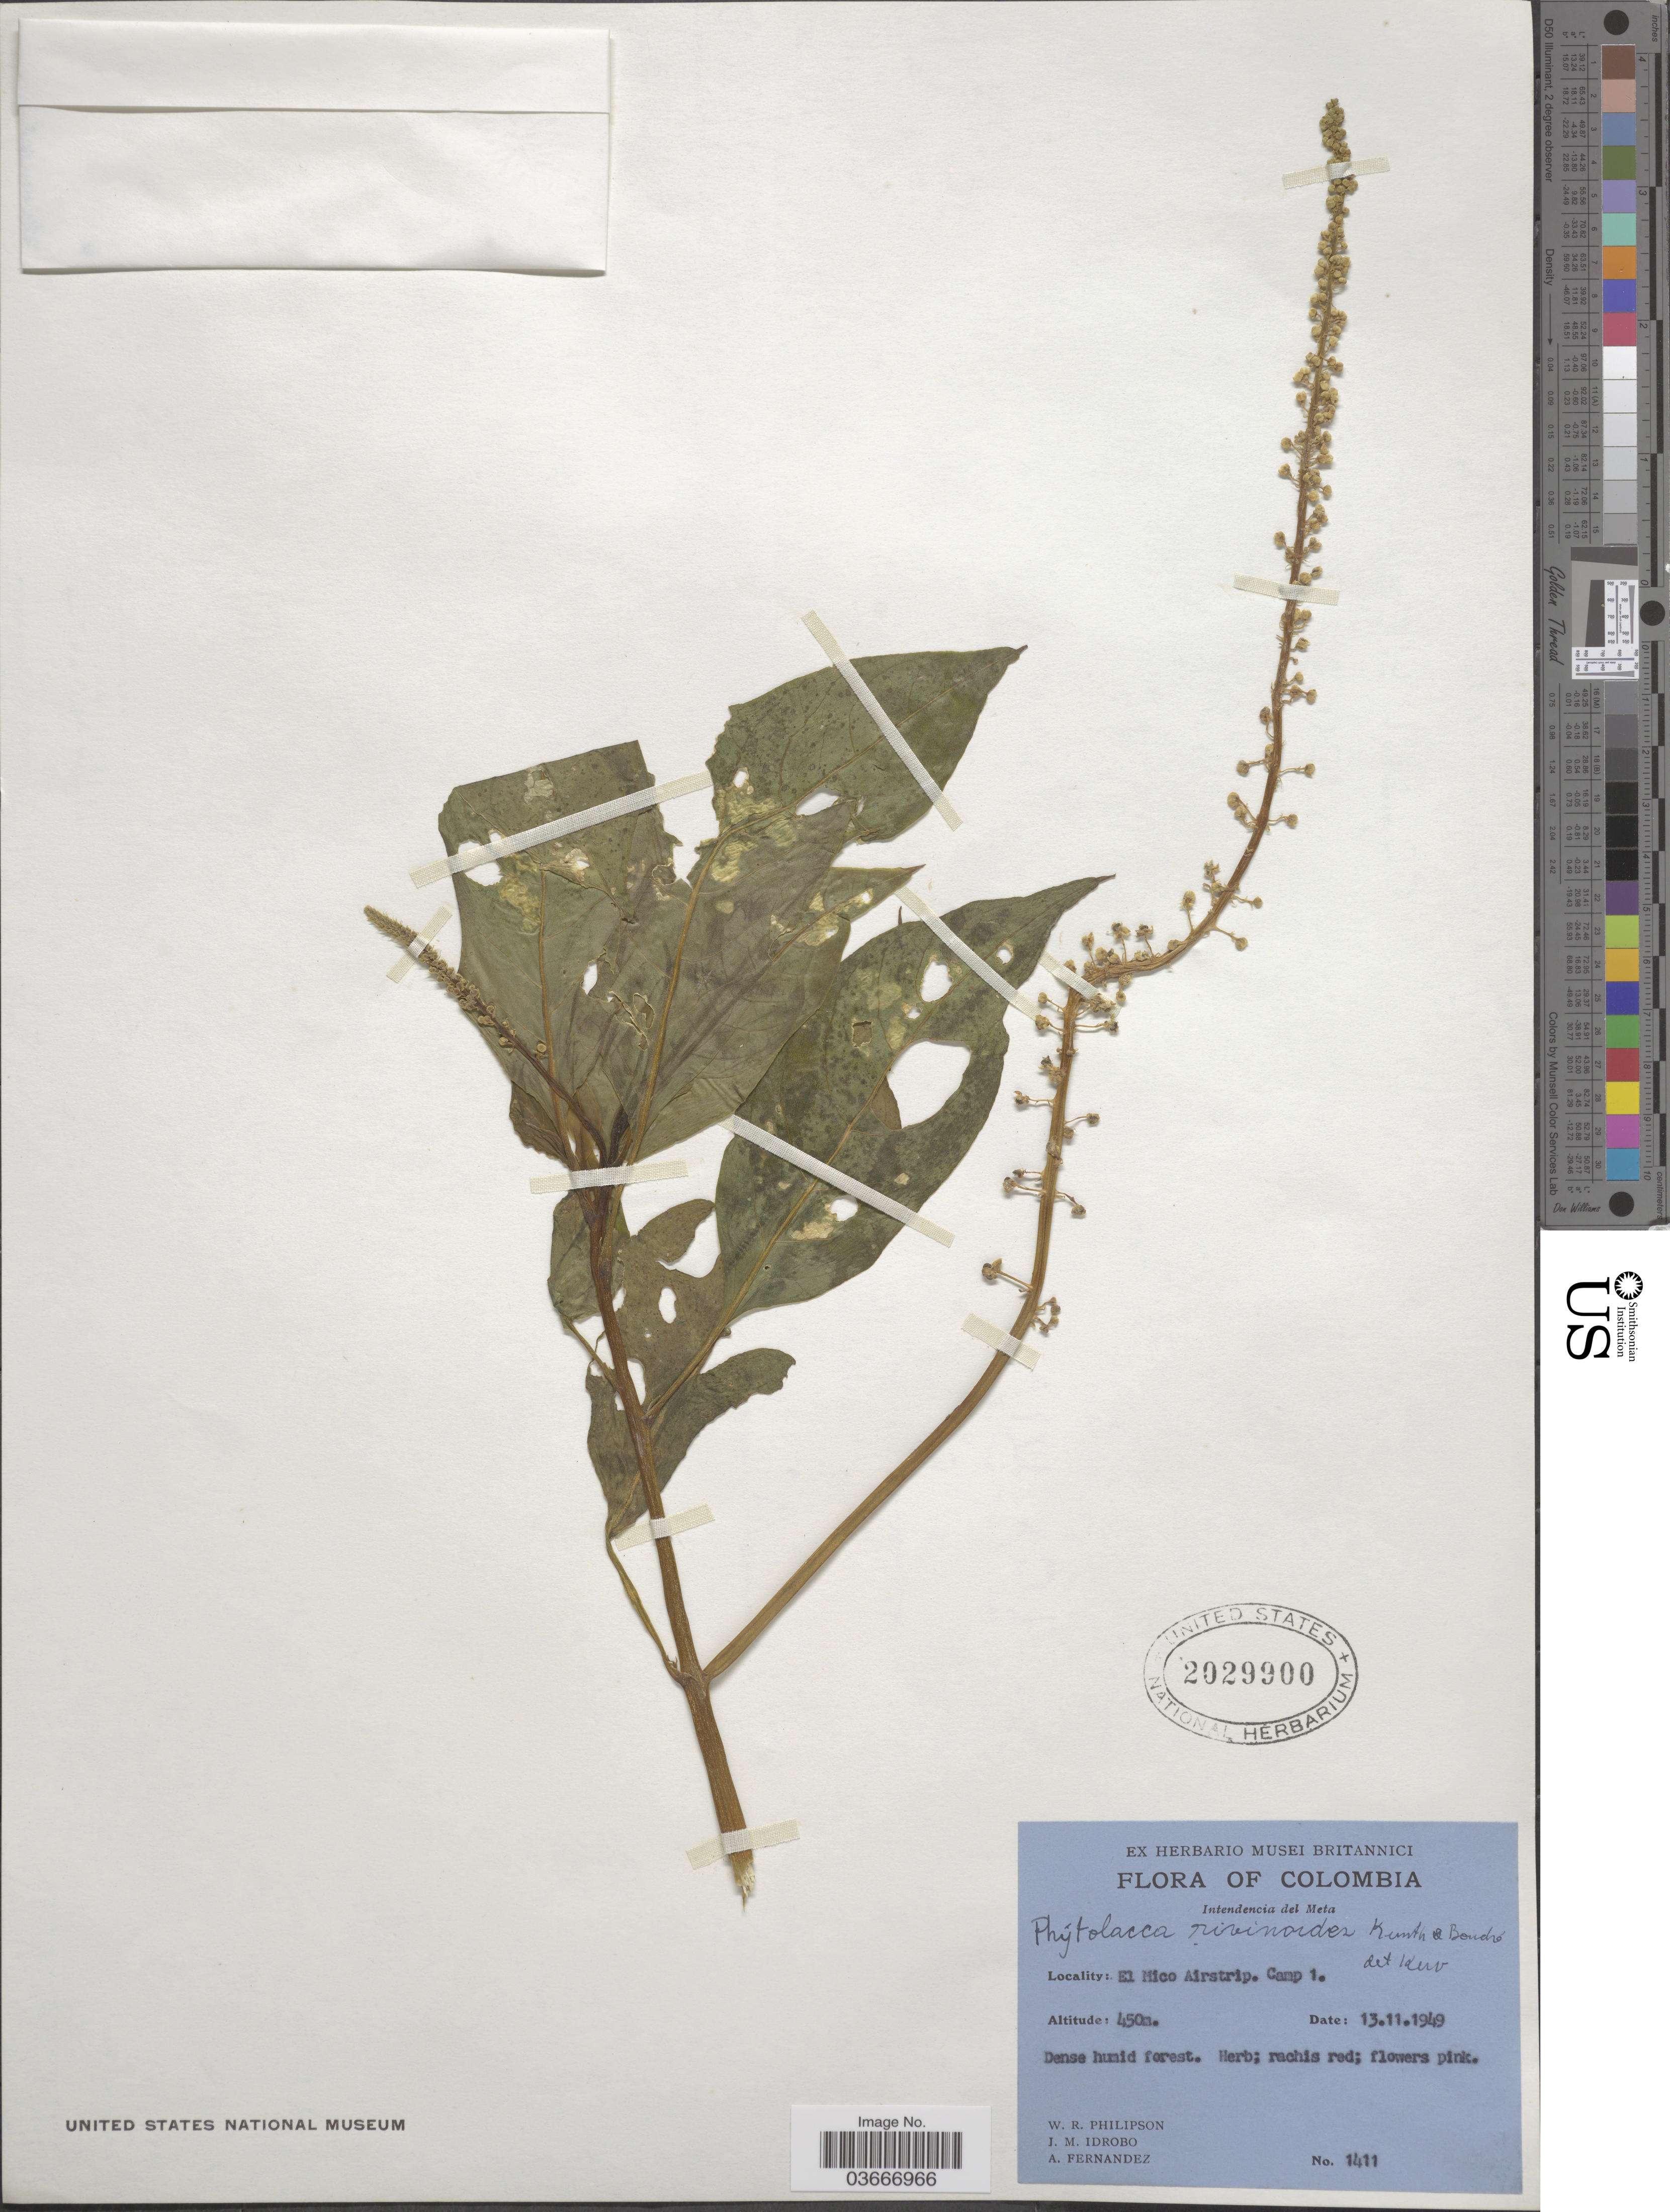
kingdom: Plantae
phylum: Tracheophyta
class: Magnoliopsida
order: Caryophyllales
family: Phytolaccaceae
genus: Phytolacca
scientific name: Phytolacca rivinoides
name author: Kunth & C.D. Bouché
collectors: W. R. Philipson, J. M. Idrobo & A. Fernandez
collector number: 1411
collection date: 1949-11-13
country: Colombia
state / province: Meta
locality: Intendencia del Meta. El Mico Airstrip, Camp 1.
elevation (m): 450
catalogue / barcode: US 2029900